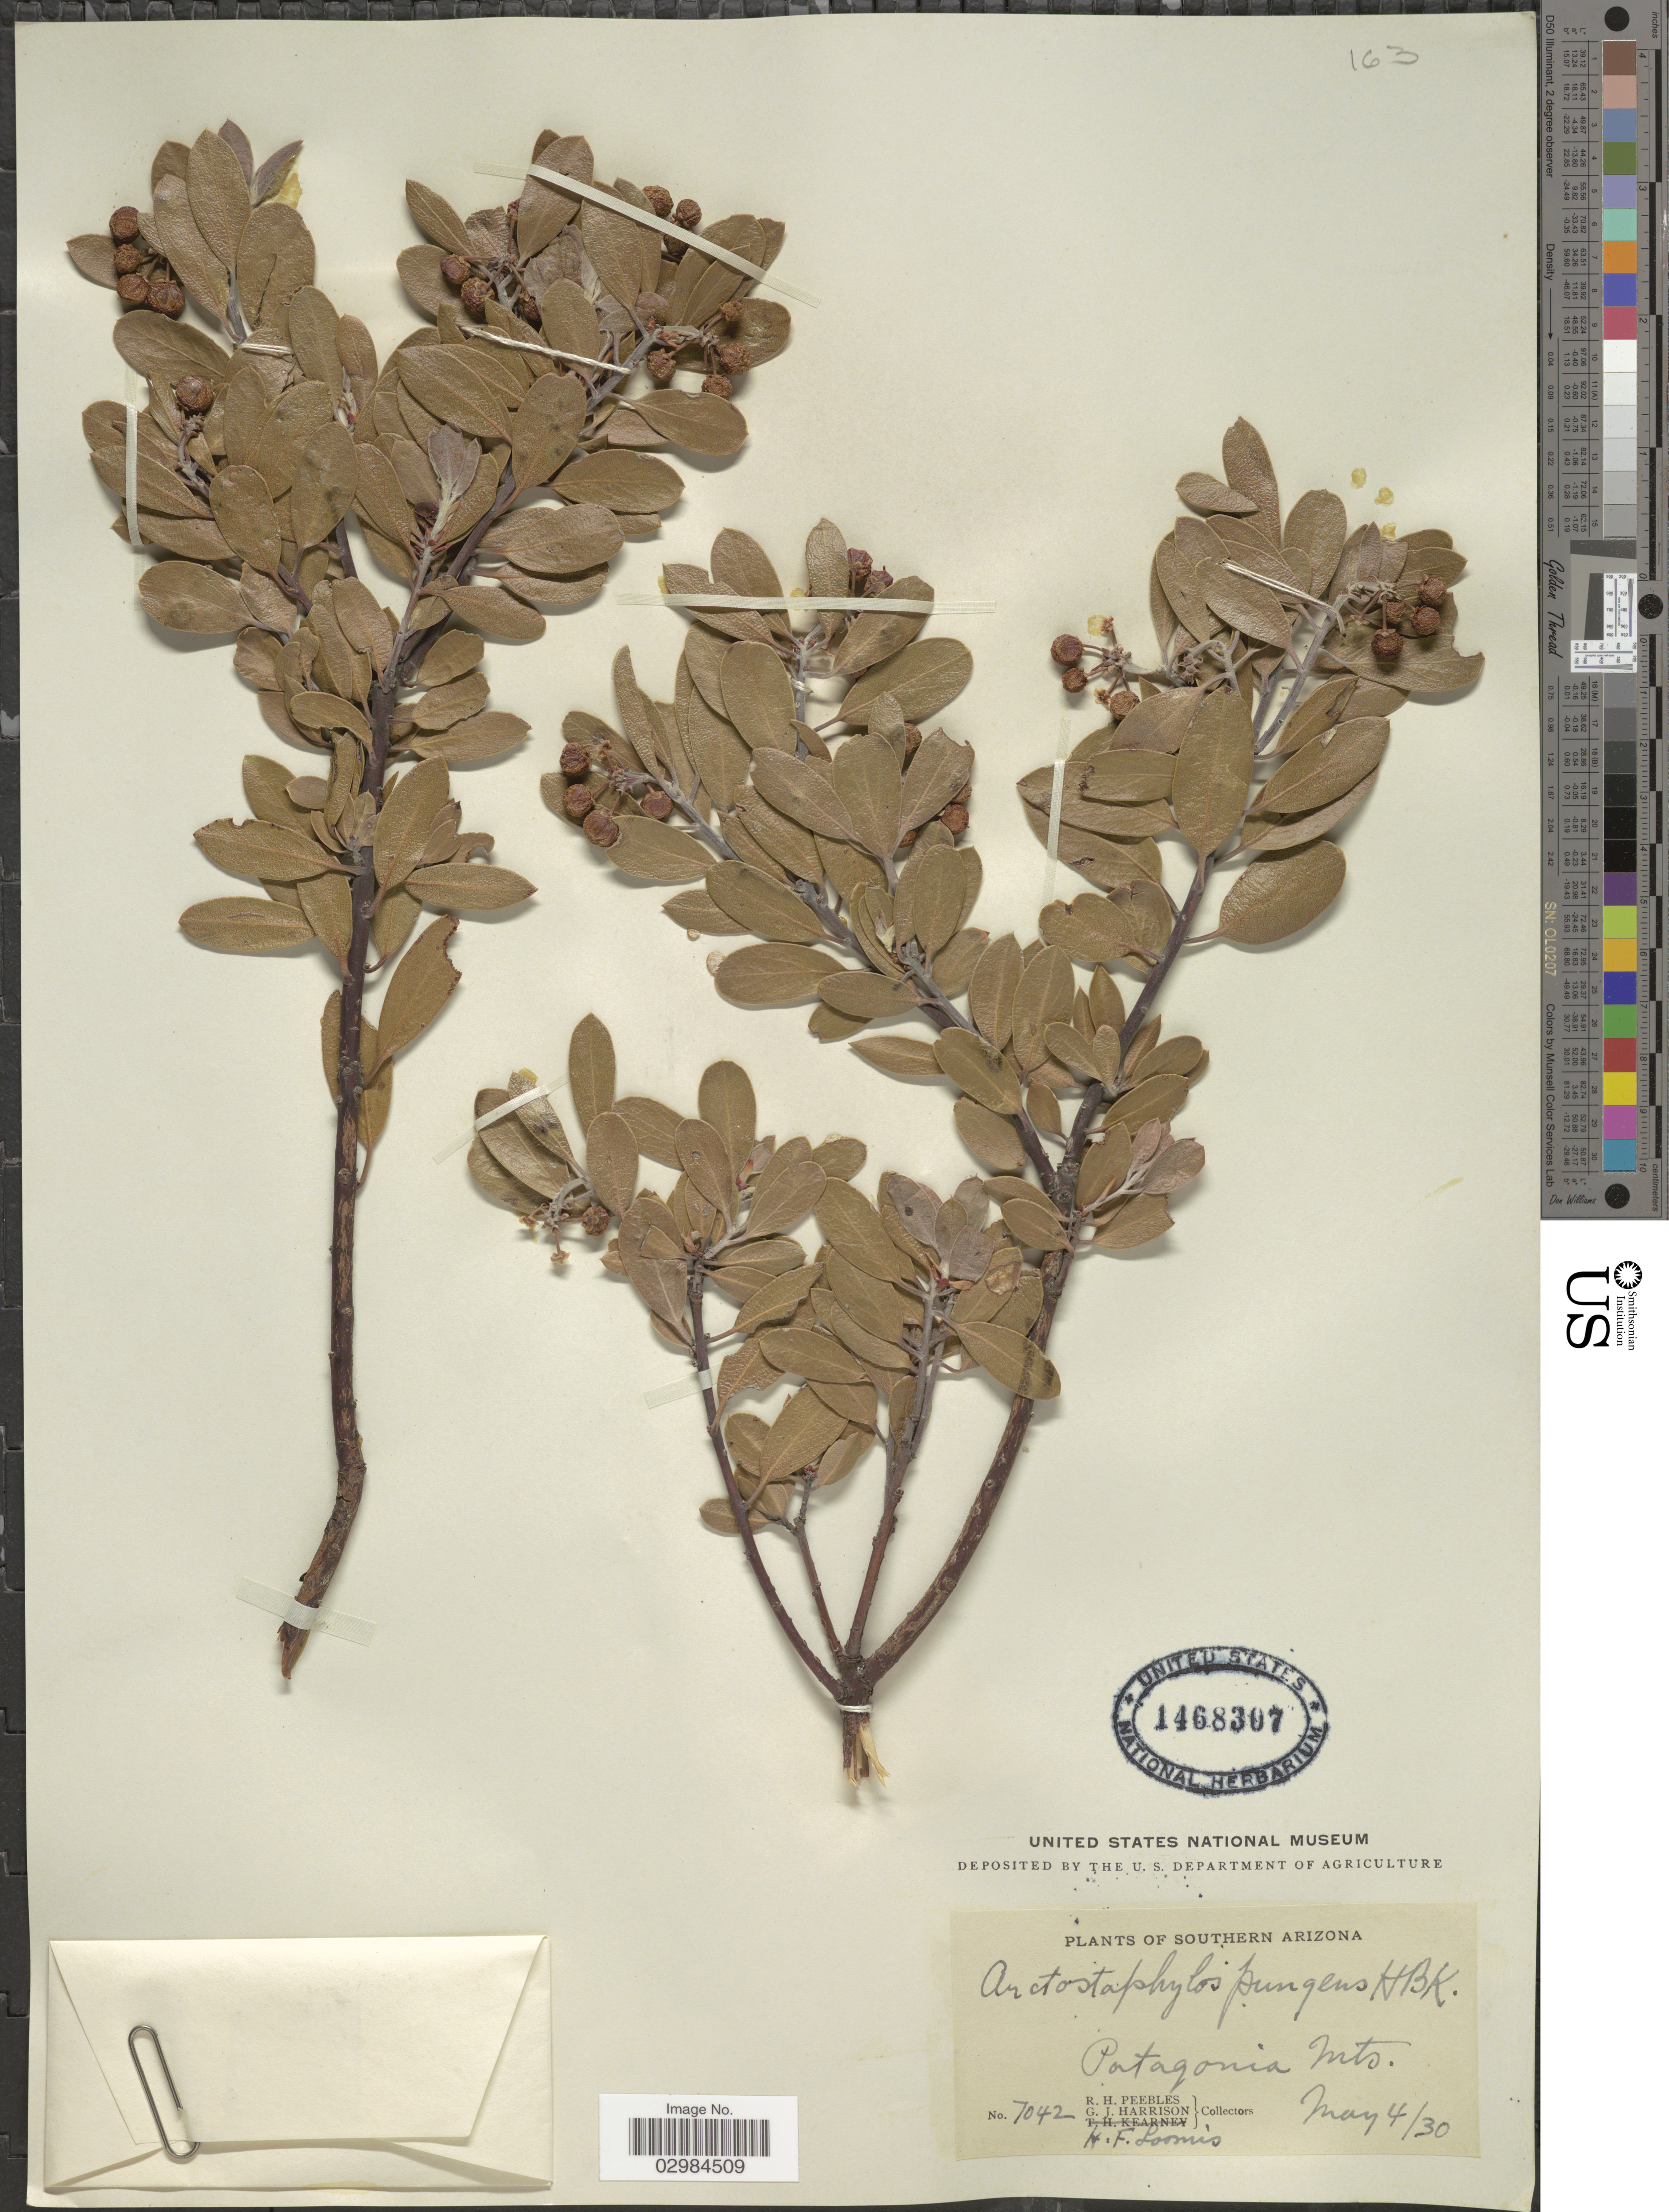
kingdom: Plantae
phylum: Tracheophyta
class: Magnoliopsida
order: Ericales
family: Ericaceae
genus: Arctostaphylos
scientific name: Arctostaphylos pungens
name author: Kunth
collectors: R. H. Peebles, G. J. Harrison & H. F. Loomis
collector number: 7042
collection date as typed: Transcribed d/m/y: 4/5/30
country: United States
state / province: Arizona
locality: Southern Arizona. Patagonia Mts.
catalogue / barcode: US 1468307